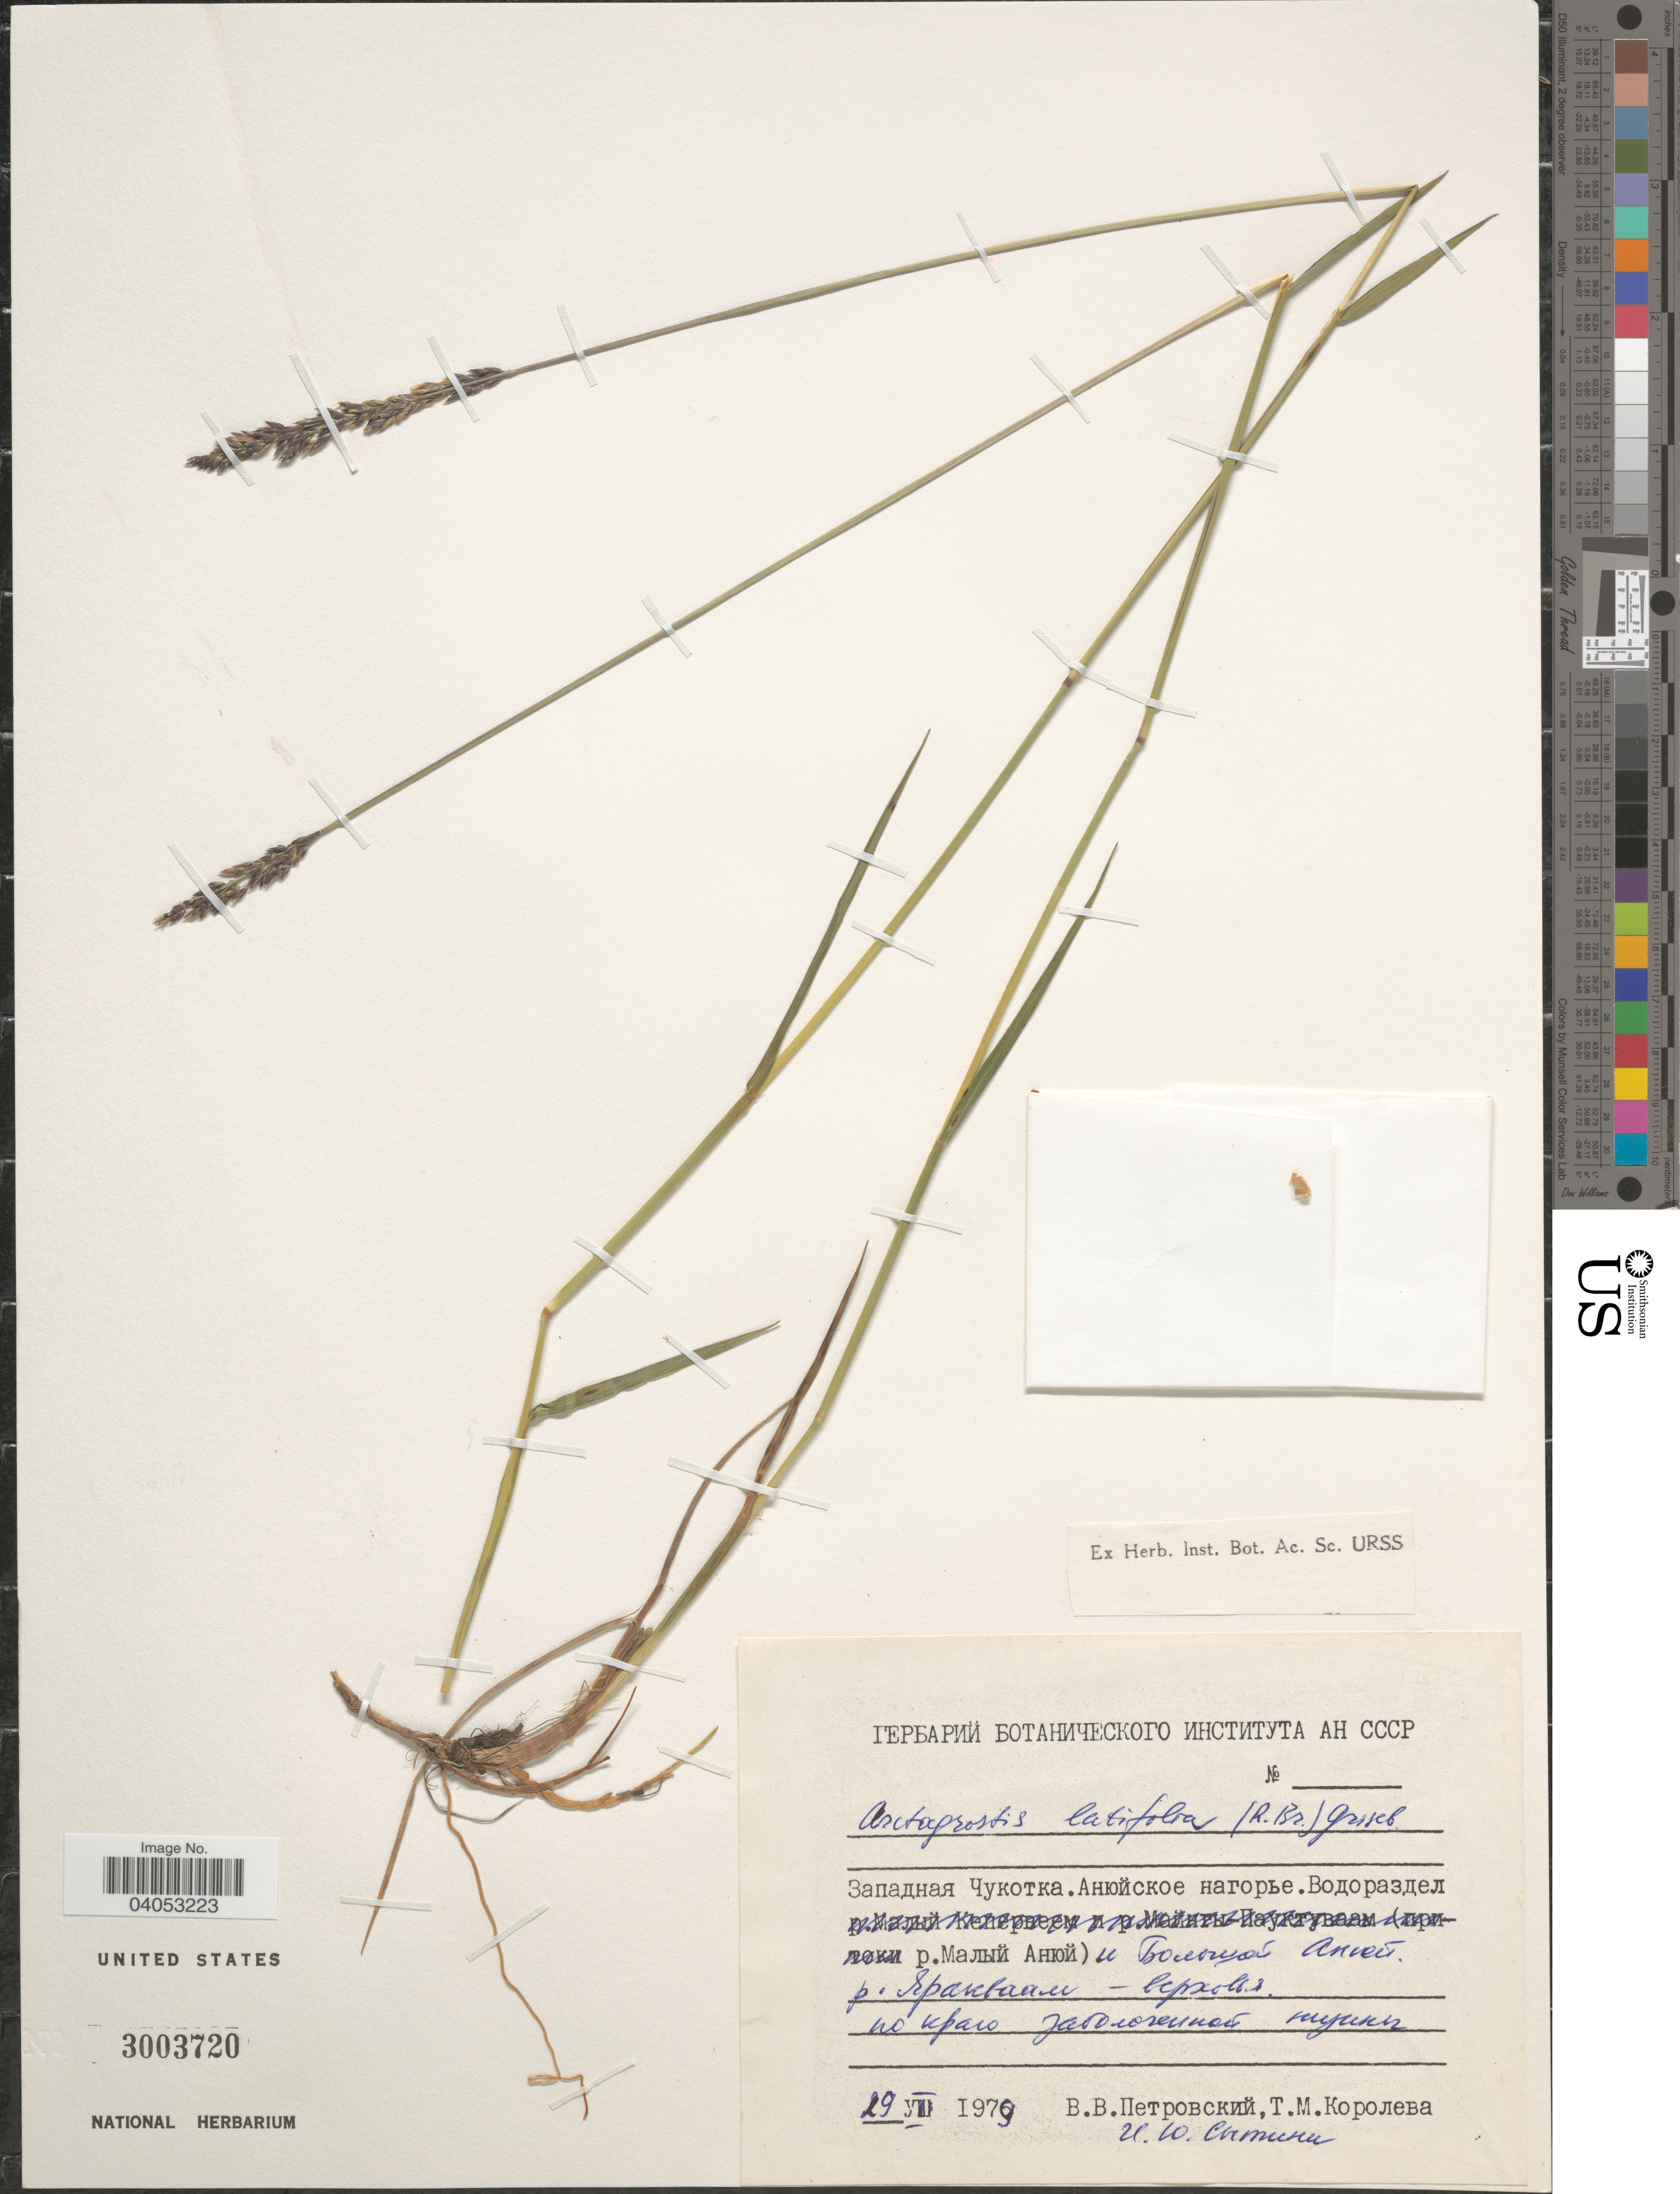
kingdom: Plantae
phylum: Tracheophyta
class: Liliopsida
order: Poales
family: Poaceae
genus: Arctagrostis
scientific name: Arctagrostis latifolia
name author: (R. Br.) Griseb.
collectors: V. Petrovskiy, T. Koroleva & I. Sytina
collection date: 1979-08-29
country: Russian Federation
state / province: Chukotka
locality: Between rivers Bolshoy Anyuy and Malyy Anyuy, river Yarakvaam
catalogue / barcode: US 3003720